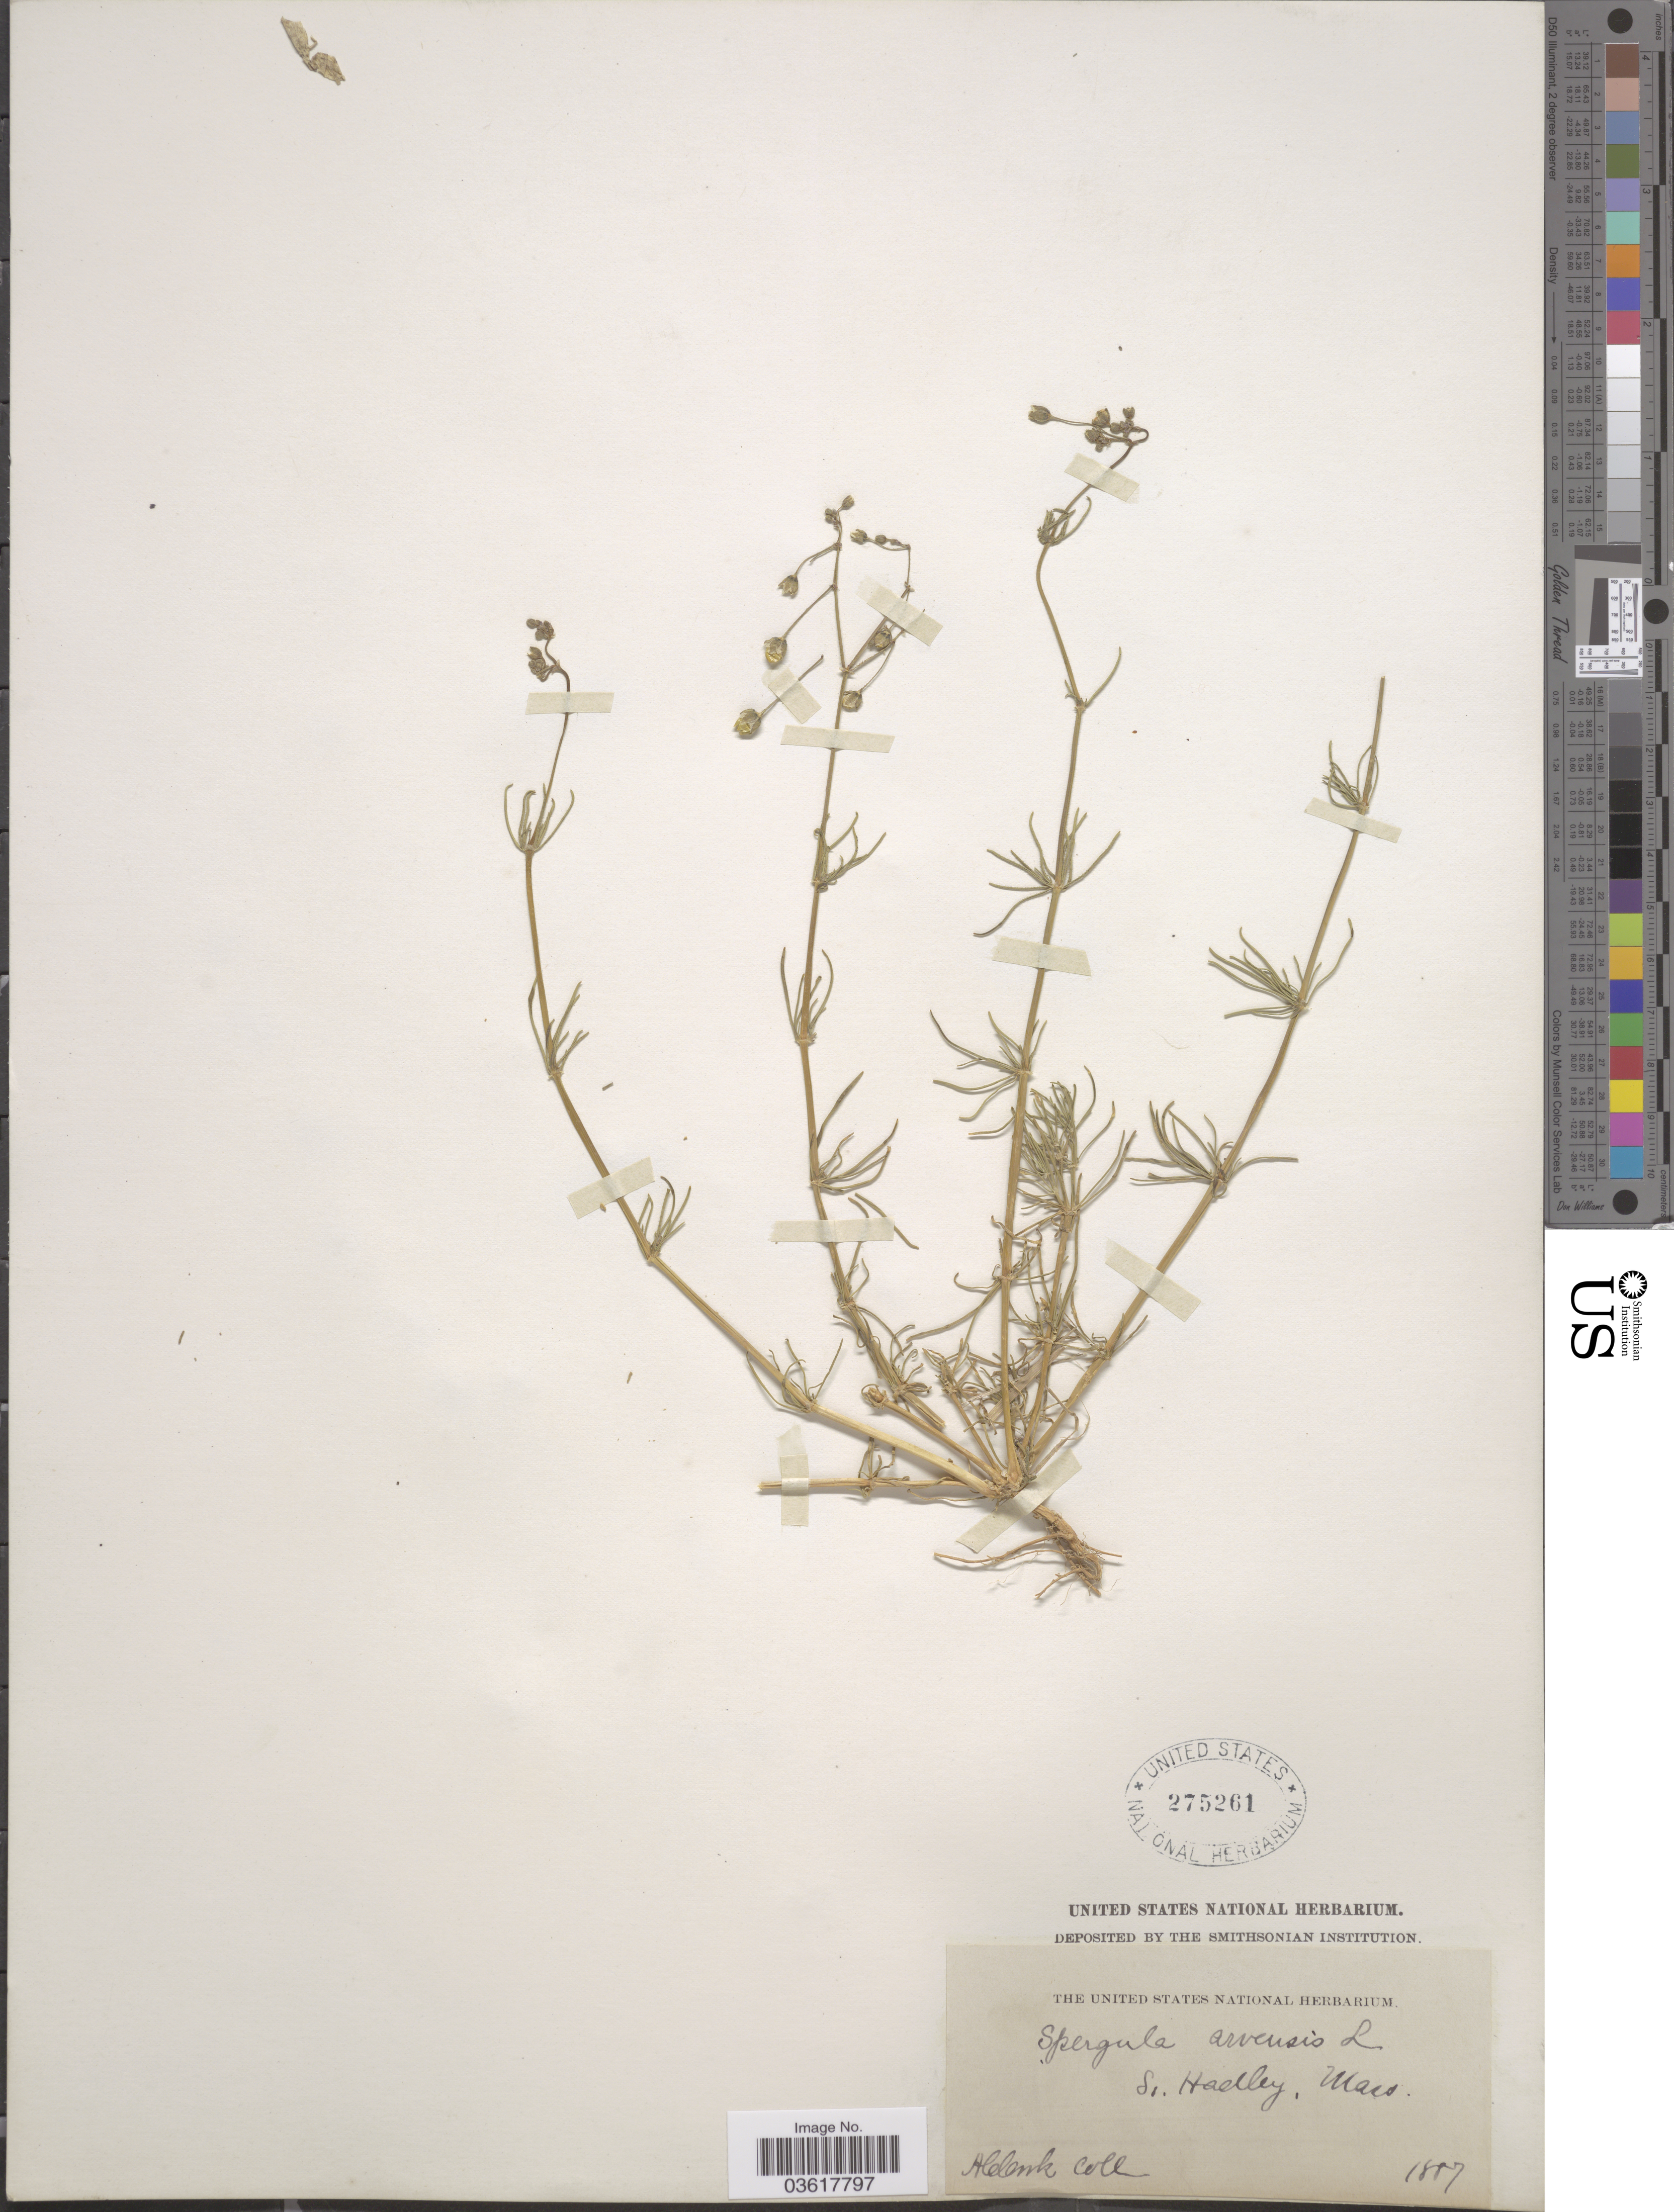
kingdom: Plantae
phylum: Tracheophyta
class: Magnoliopsida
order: Caryophyllales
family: Caryophyllaceae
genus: Spergula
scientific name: Spergula arvensis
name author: L.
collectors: A. Cook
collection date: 1887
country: United States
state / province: Massachusetts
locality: S. Hadley.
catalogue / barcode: US 275261